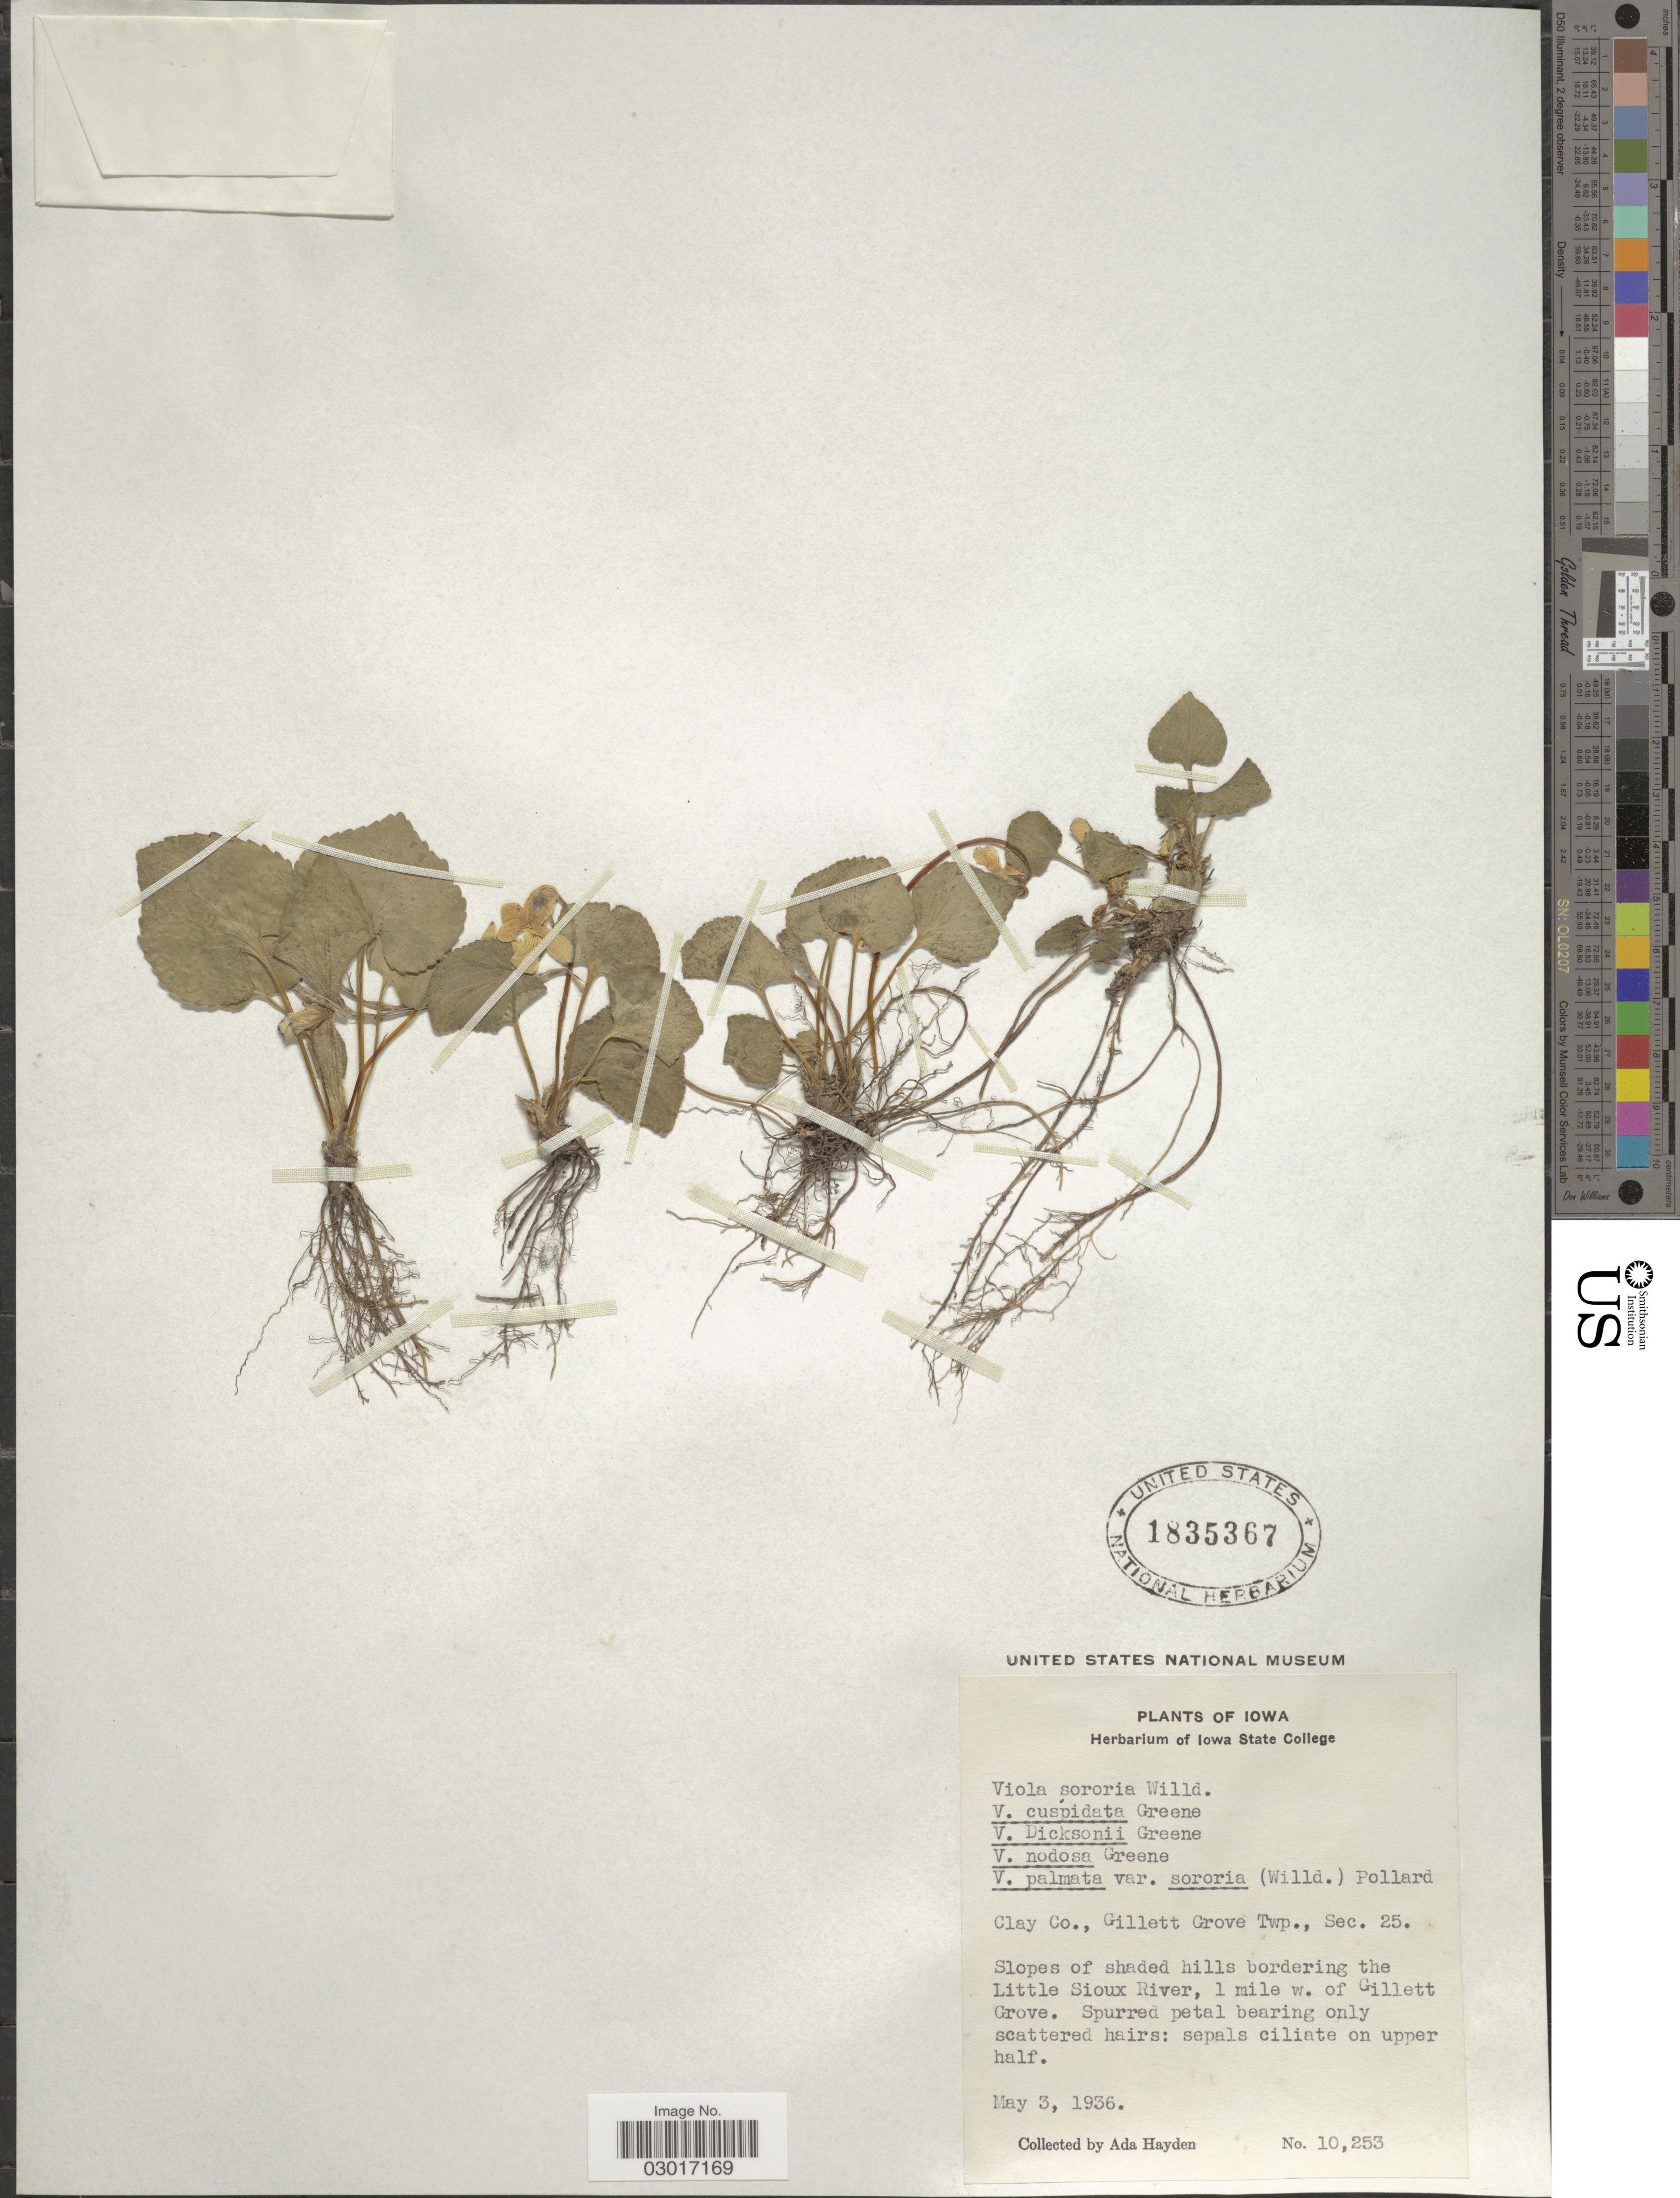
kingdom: Plantae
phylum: Tracheophyta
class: Magnoliopsida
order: Malpighiales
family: Violaceae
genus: Viola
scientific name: Viola sororia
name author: Willd.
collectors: Ada Hayden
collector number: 10253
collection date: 1936-05-03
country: United States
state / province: Iowa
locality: Clay Co., Gillett Grove Twp., Sec. 25. Slopes of shaded hills bordering the Little Sioux River, 1 mile w. of Gillett Grove.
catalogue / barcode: US 1835367